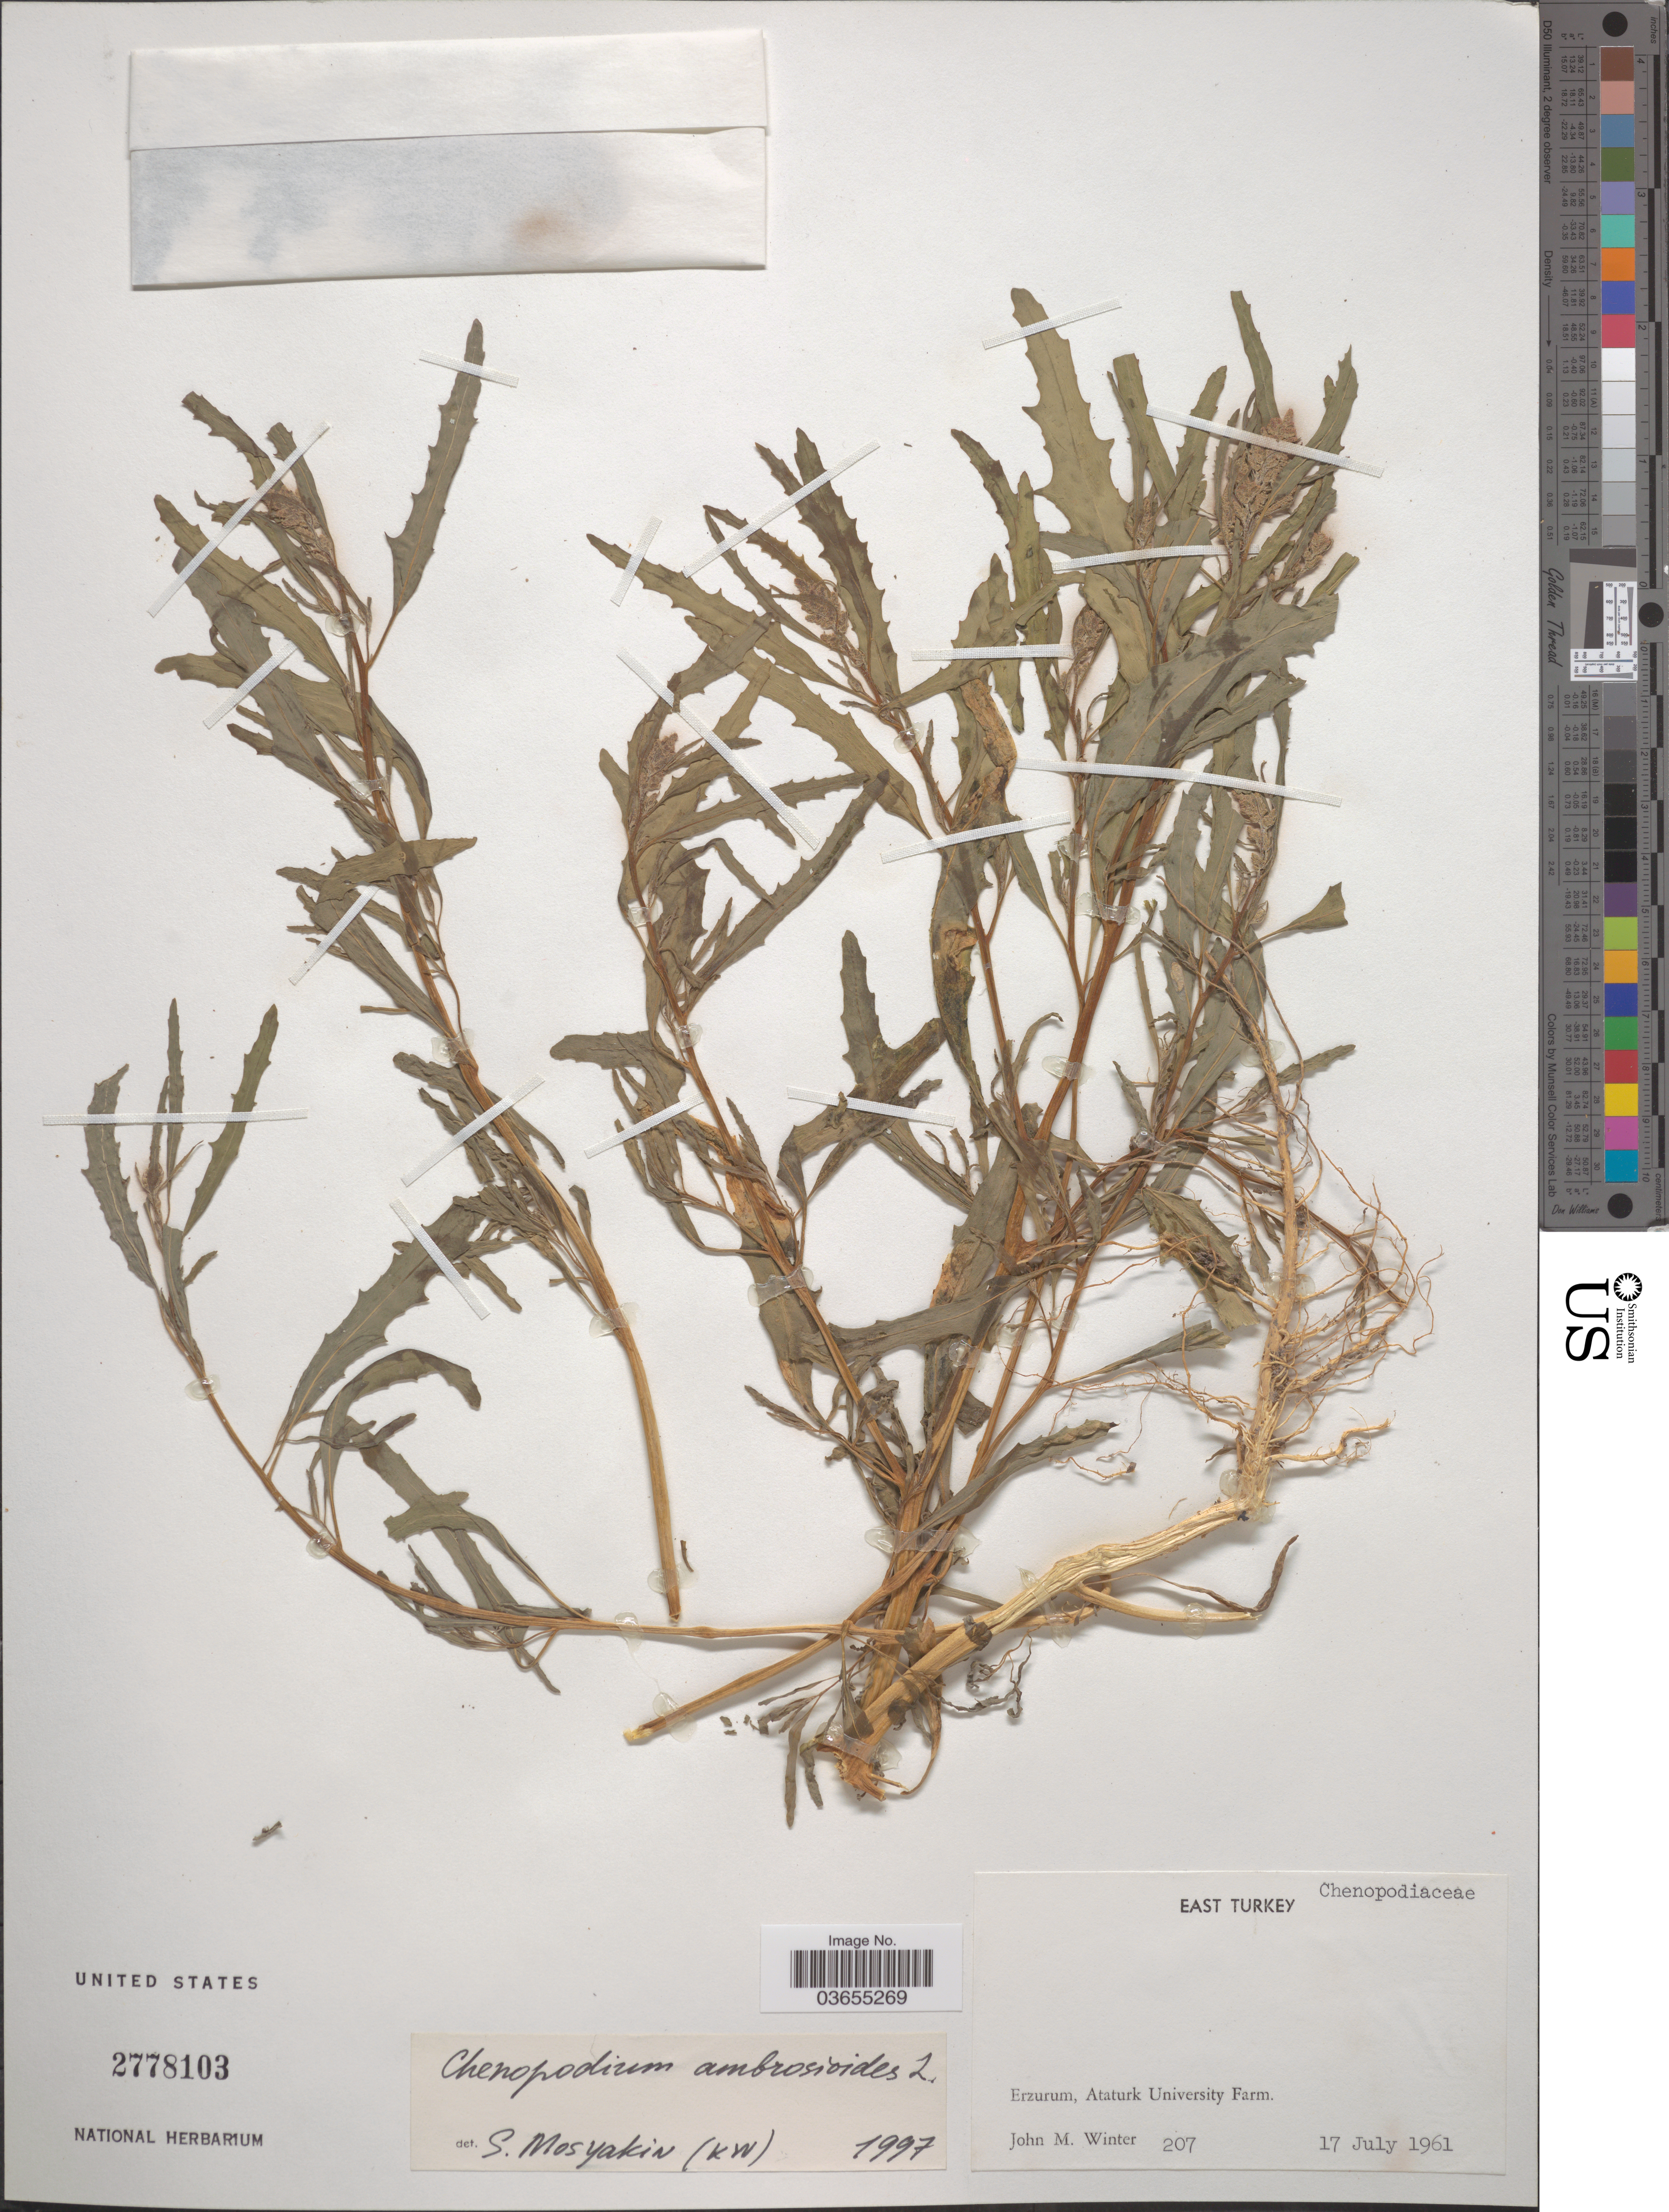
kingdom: Plantae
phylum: Tracheophyta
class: Magnoliopsida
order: Caryophyllales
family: Amaranthaceae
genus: Chenopodium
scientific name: Chenopodium ambrosioides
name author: L.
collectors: J. M. Winter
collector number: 207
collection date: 1961-07-17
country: Turkey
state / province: Erzurum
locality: East Turkey. Ataturk University Farm.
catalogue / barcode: US 2778103